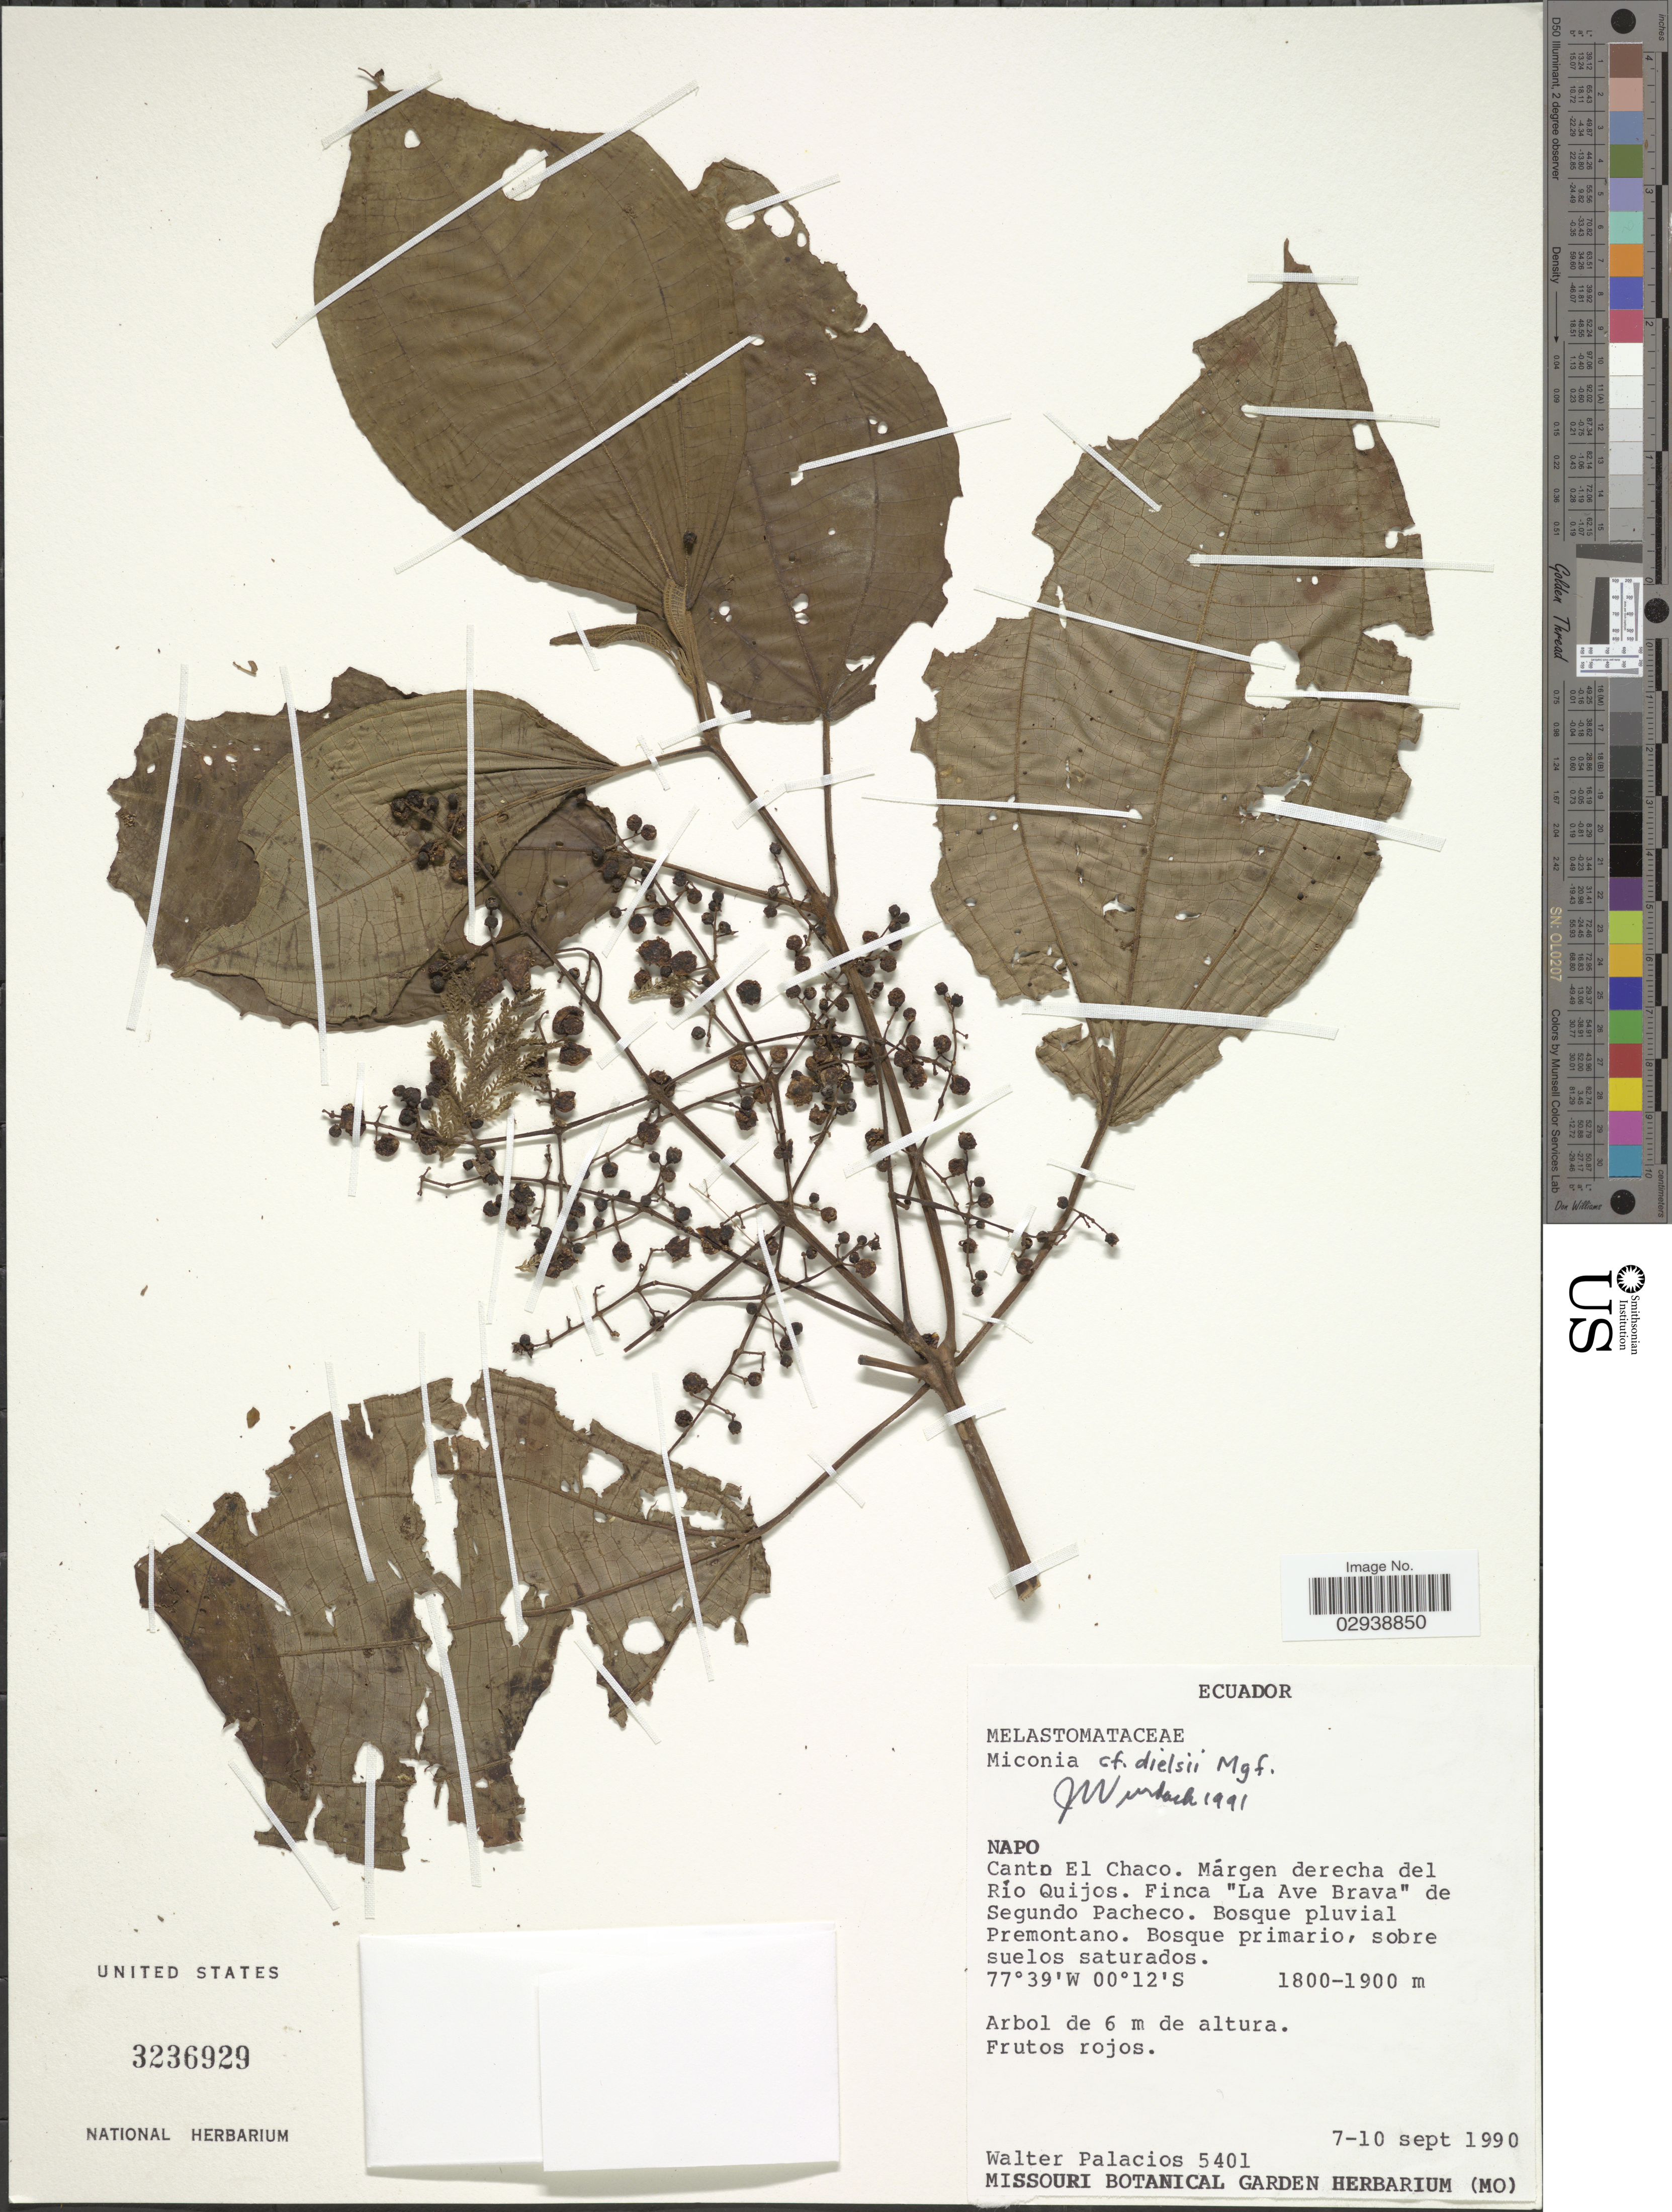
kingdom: Plantae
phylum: Tracheophyta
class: Magnoliopsida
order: Myrtales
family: Melastomataceae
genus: Miconia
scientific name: Miconia dielsii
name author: Markgr.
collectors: W. Palacios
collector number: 5401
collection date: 1990-09-07/1990-09-10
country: Ecuador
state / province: Napo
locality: Canto El Chaco, Márgen derecha del Rio Quijos, Finca "La Ave Brava" de Segundo Pacheco.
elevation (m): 1800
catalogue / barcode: US 3236929